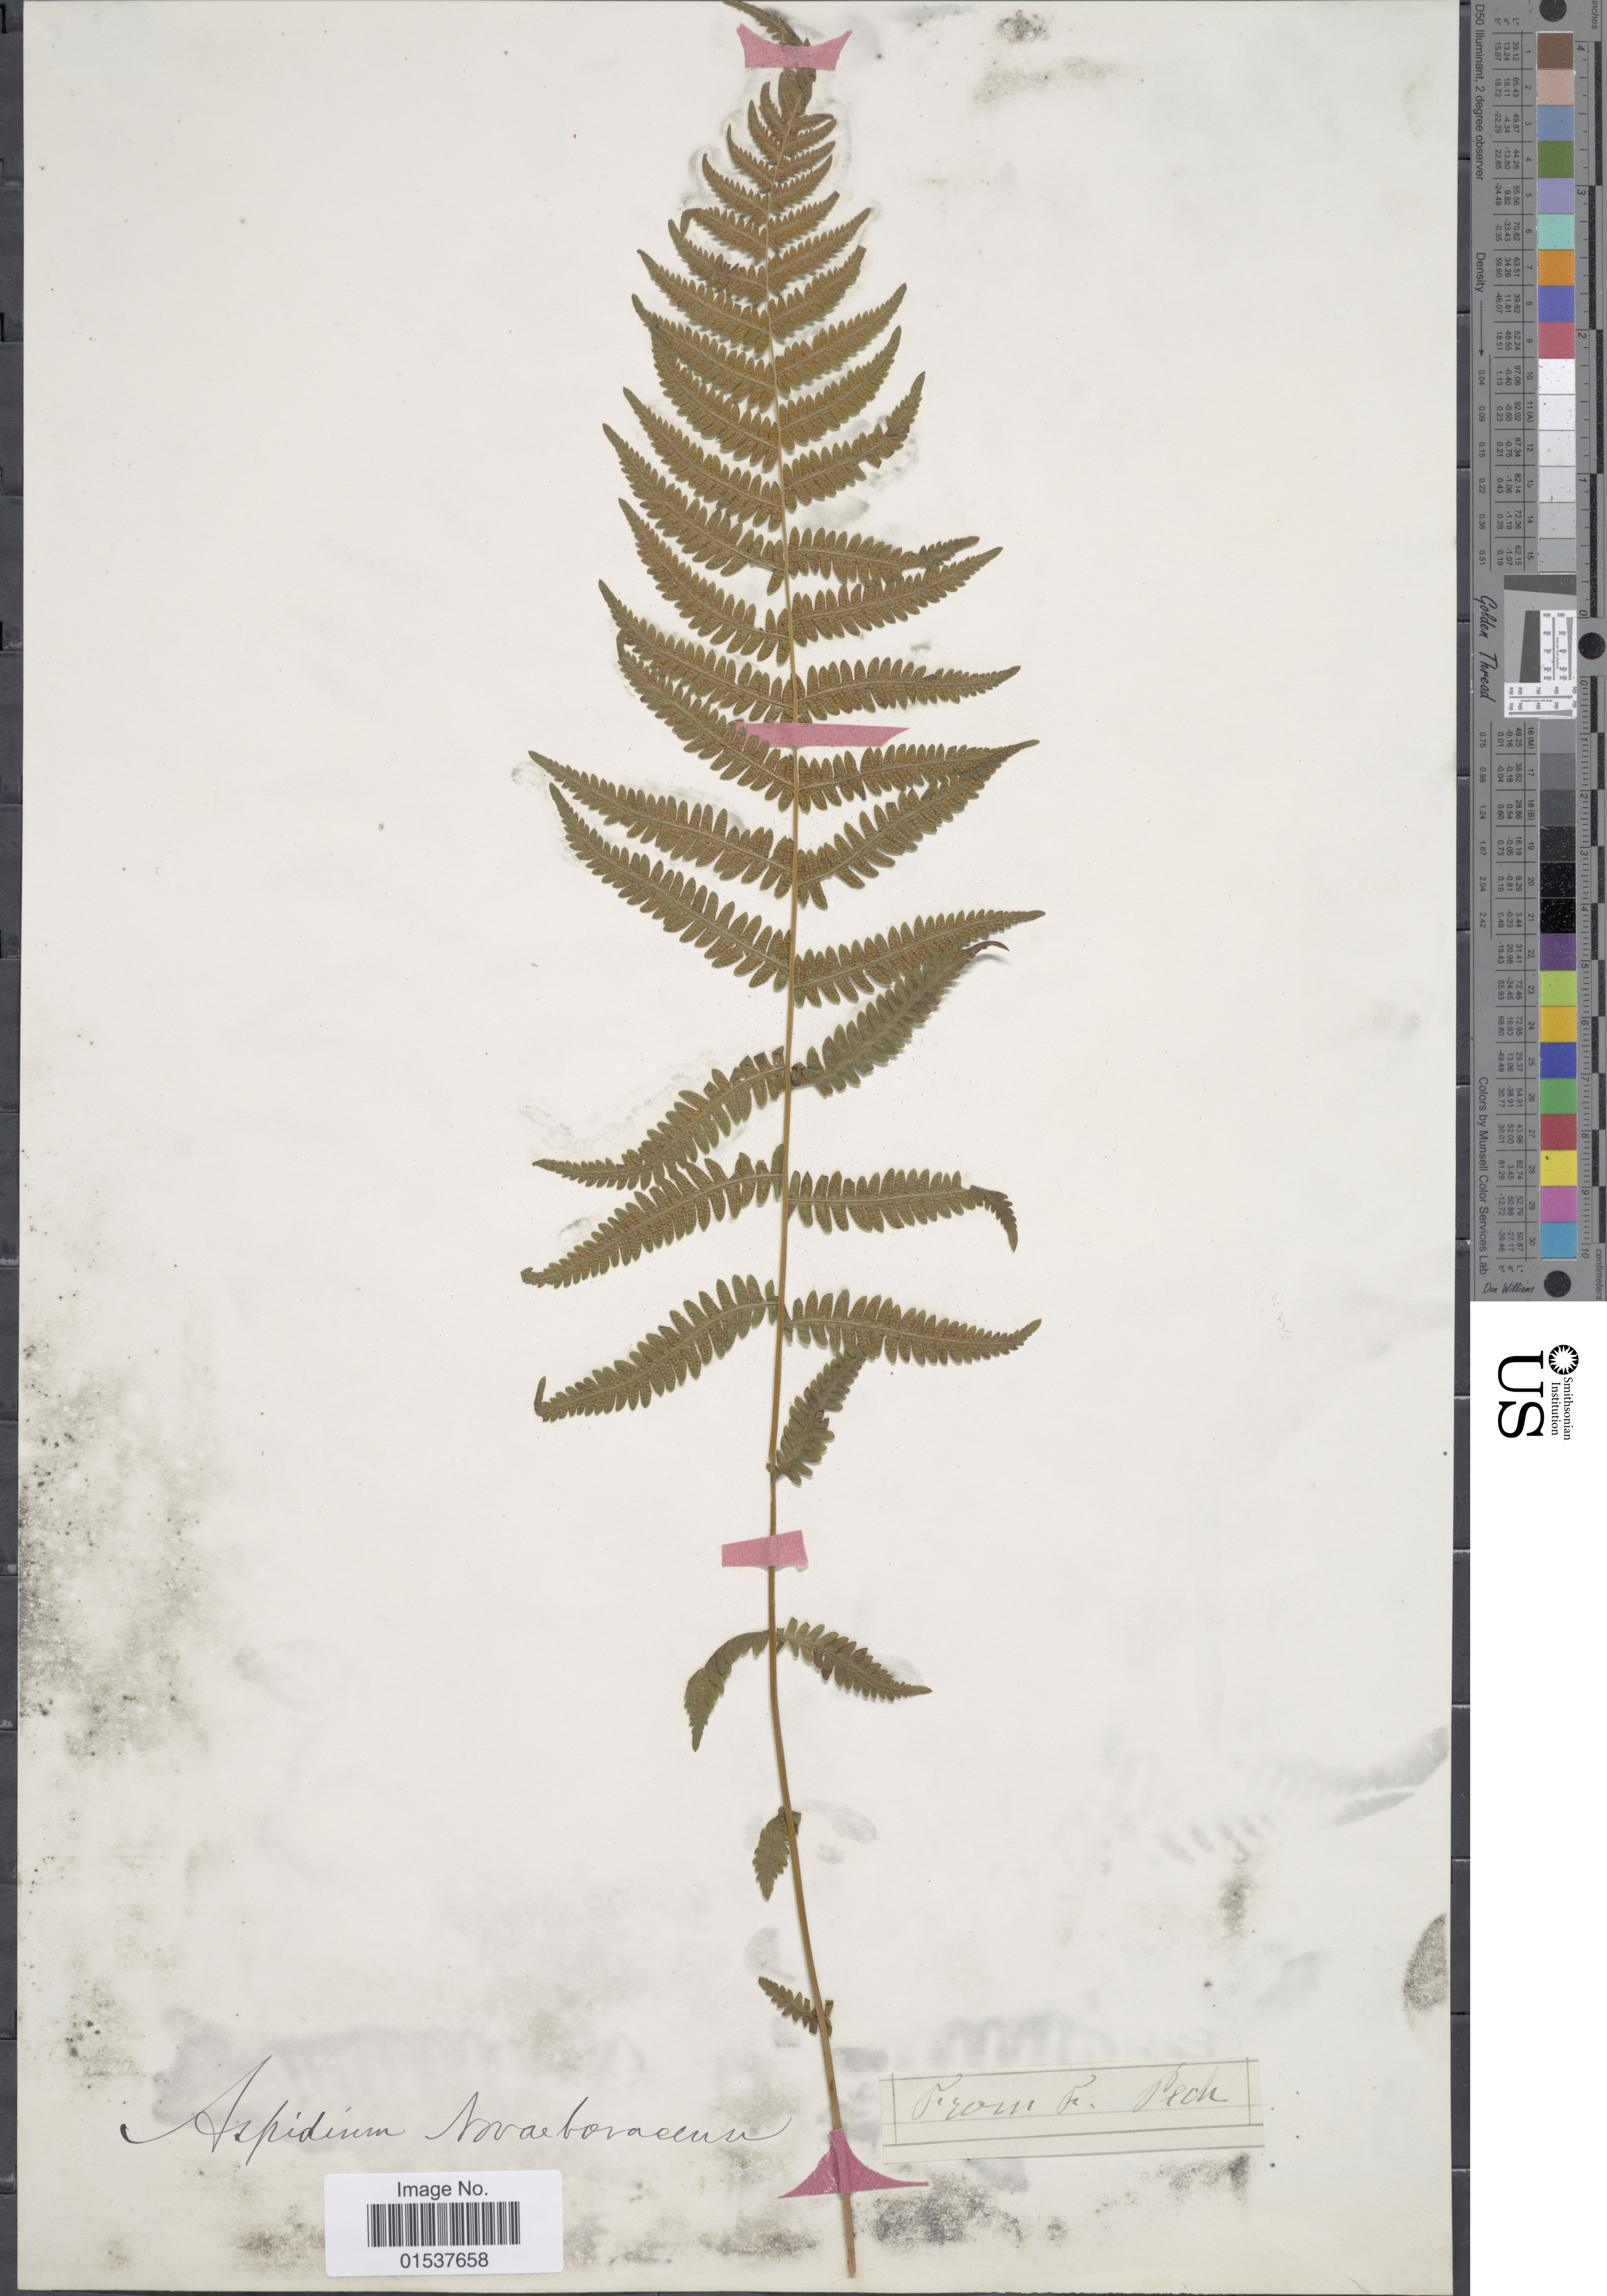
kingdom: Plantae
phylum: Tracheophyta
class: Polypodiopsida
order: Polypodiales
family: Thelypteridaceae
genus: Parathelypteris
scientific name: Parathelypteris noveboracensis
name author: (L.) Ching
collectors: F. Peck